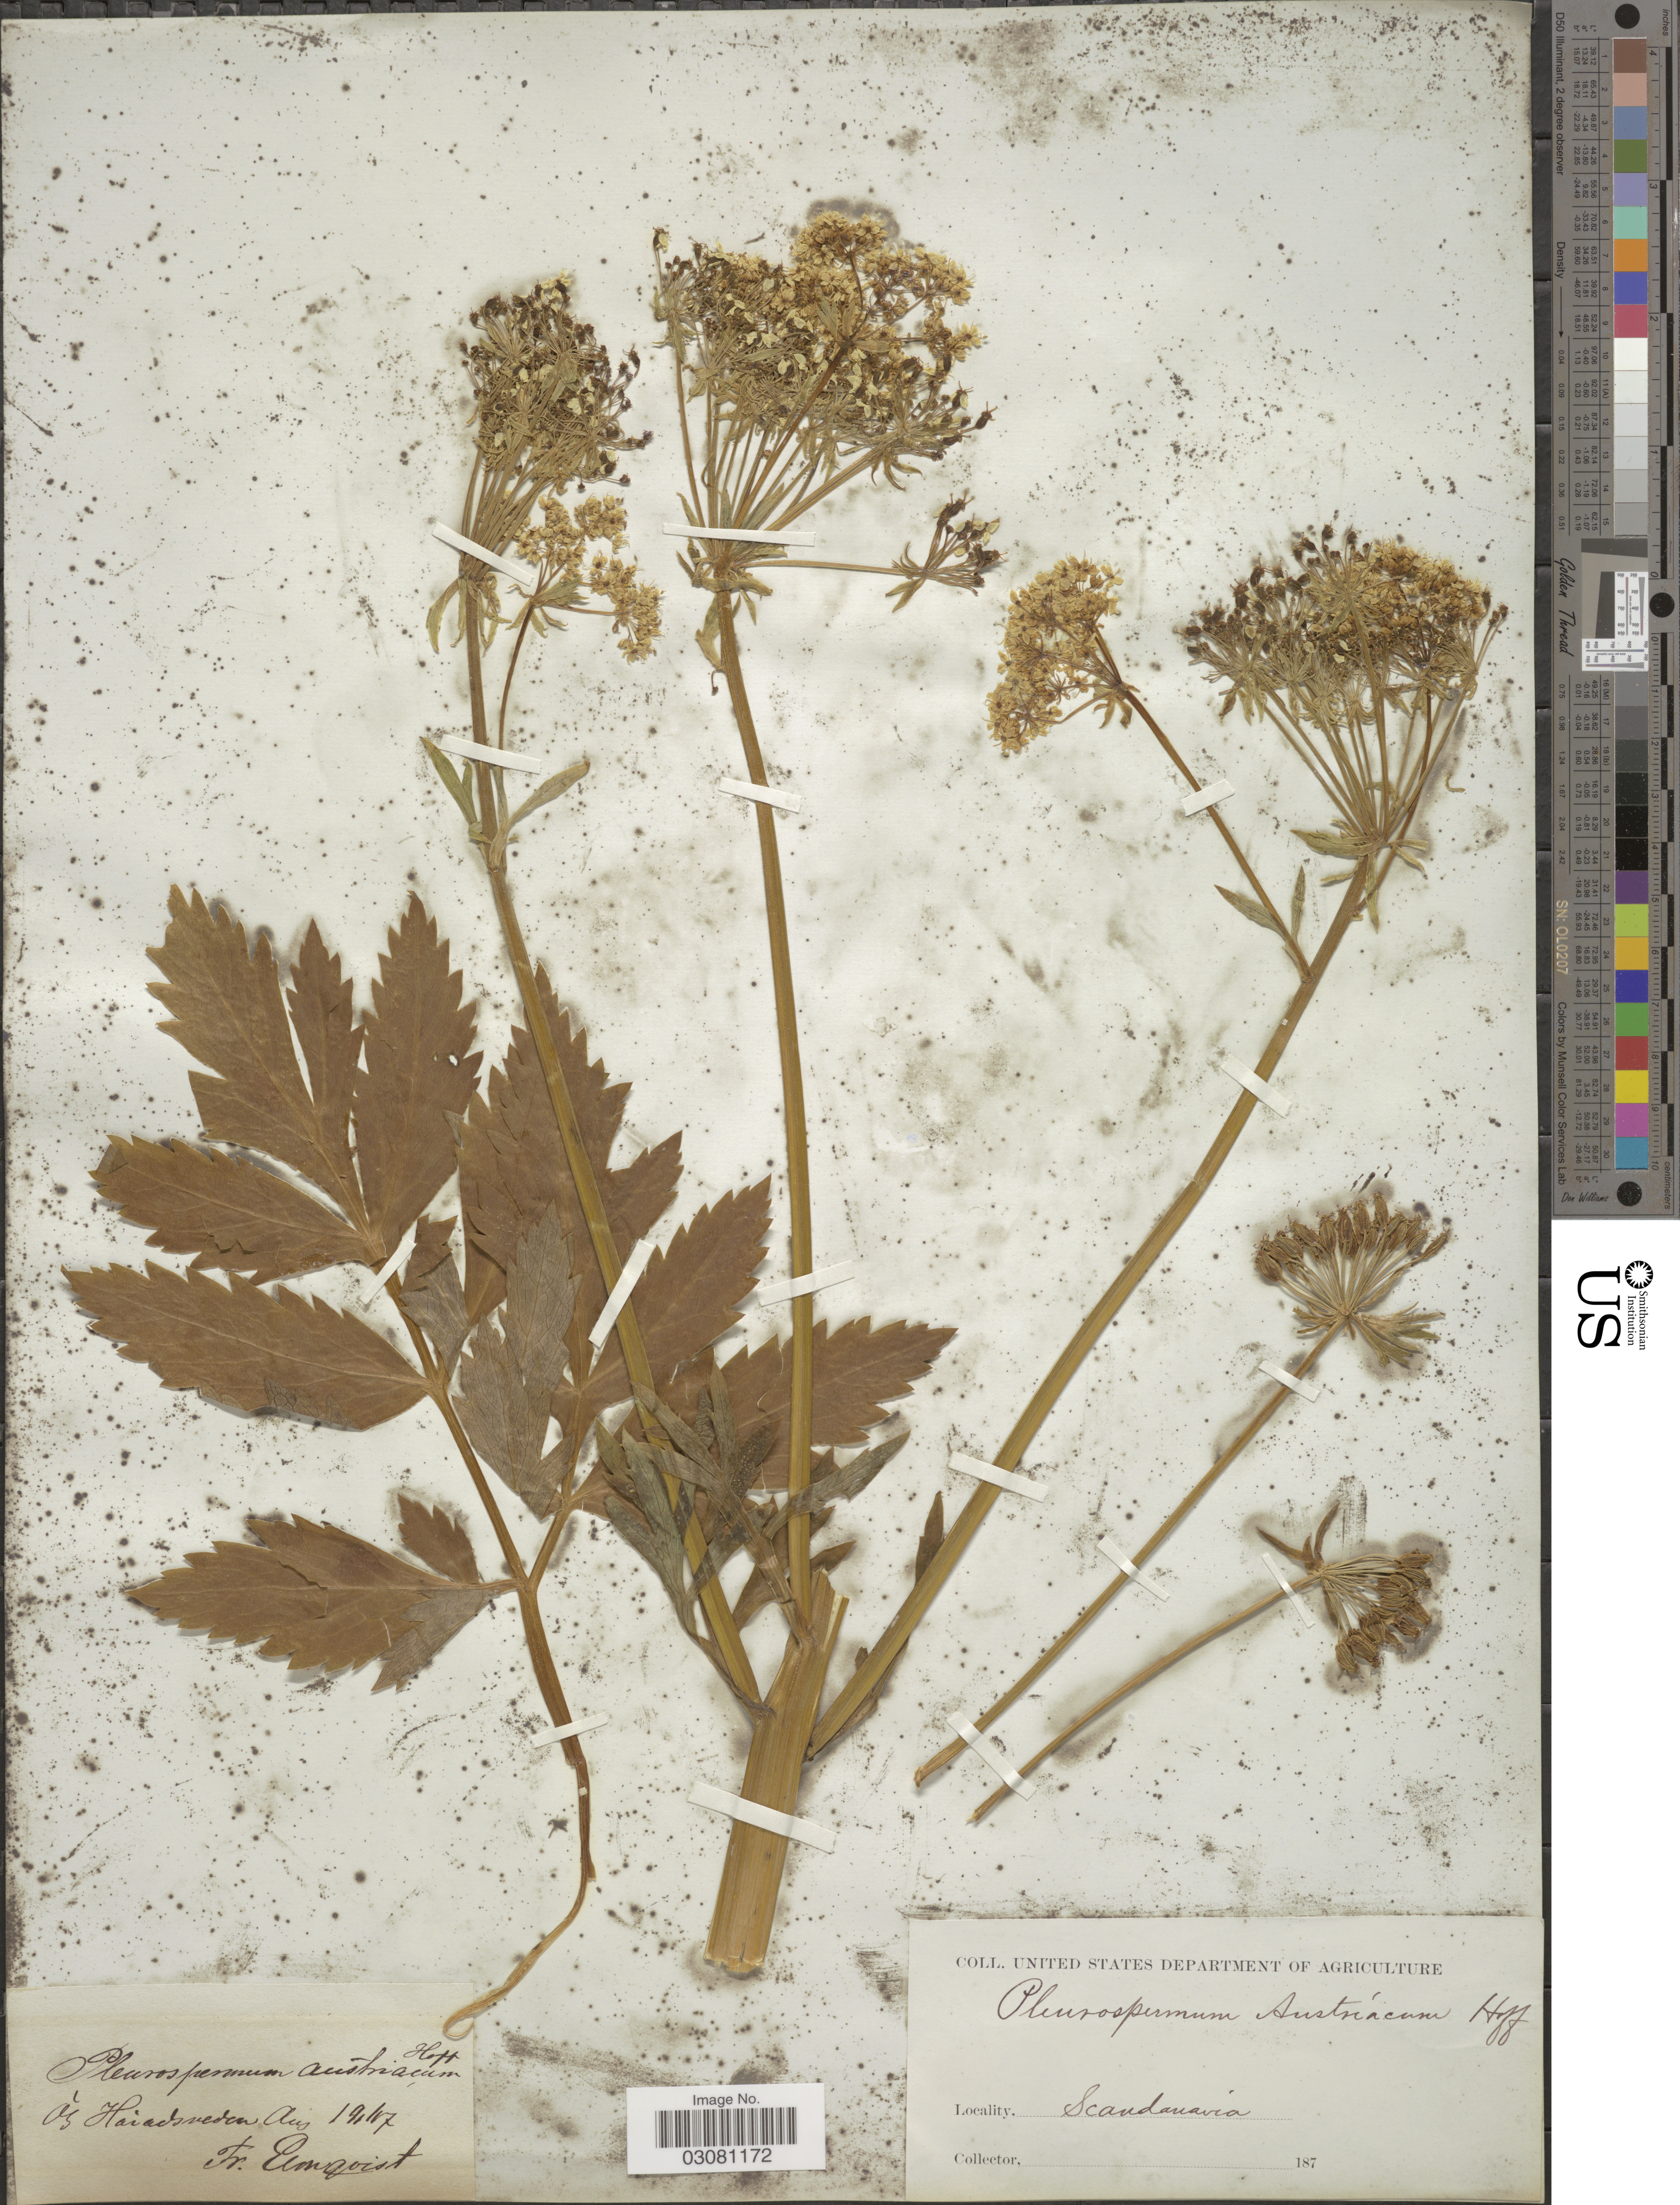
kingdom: Plantae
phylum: Tracheophyta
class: Magnoliopsida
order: Apiales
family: Apiaceae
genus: Pleurospermum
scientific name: Pleurospermum austriacum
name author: (L.) Hoffm.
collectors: F. Elmquist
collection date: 1947-08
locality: Os Haiadsnedea [interpreted], Scandanavia.